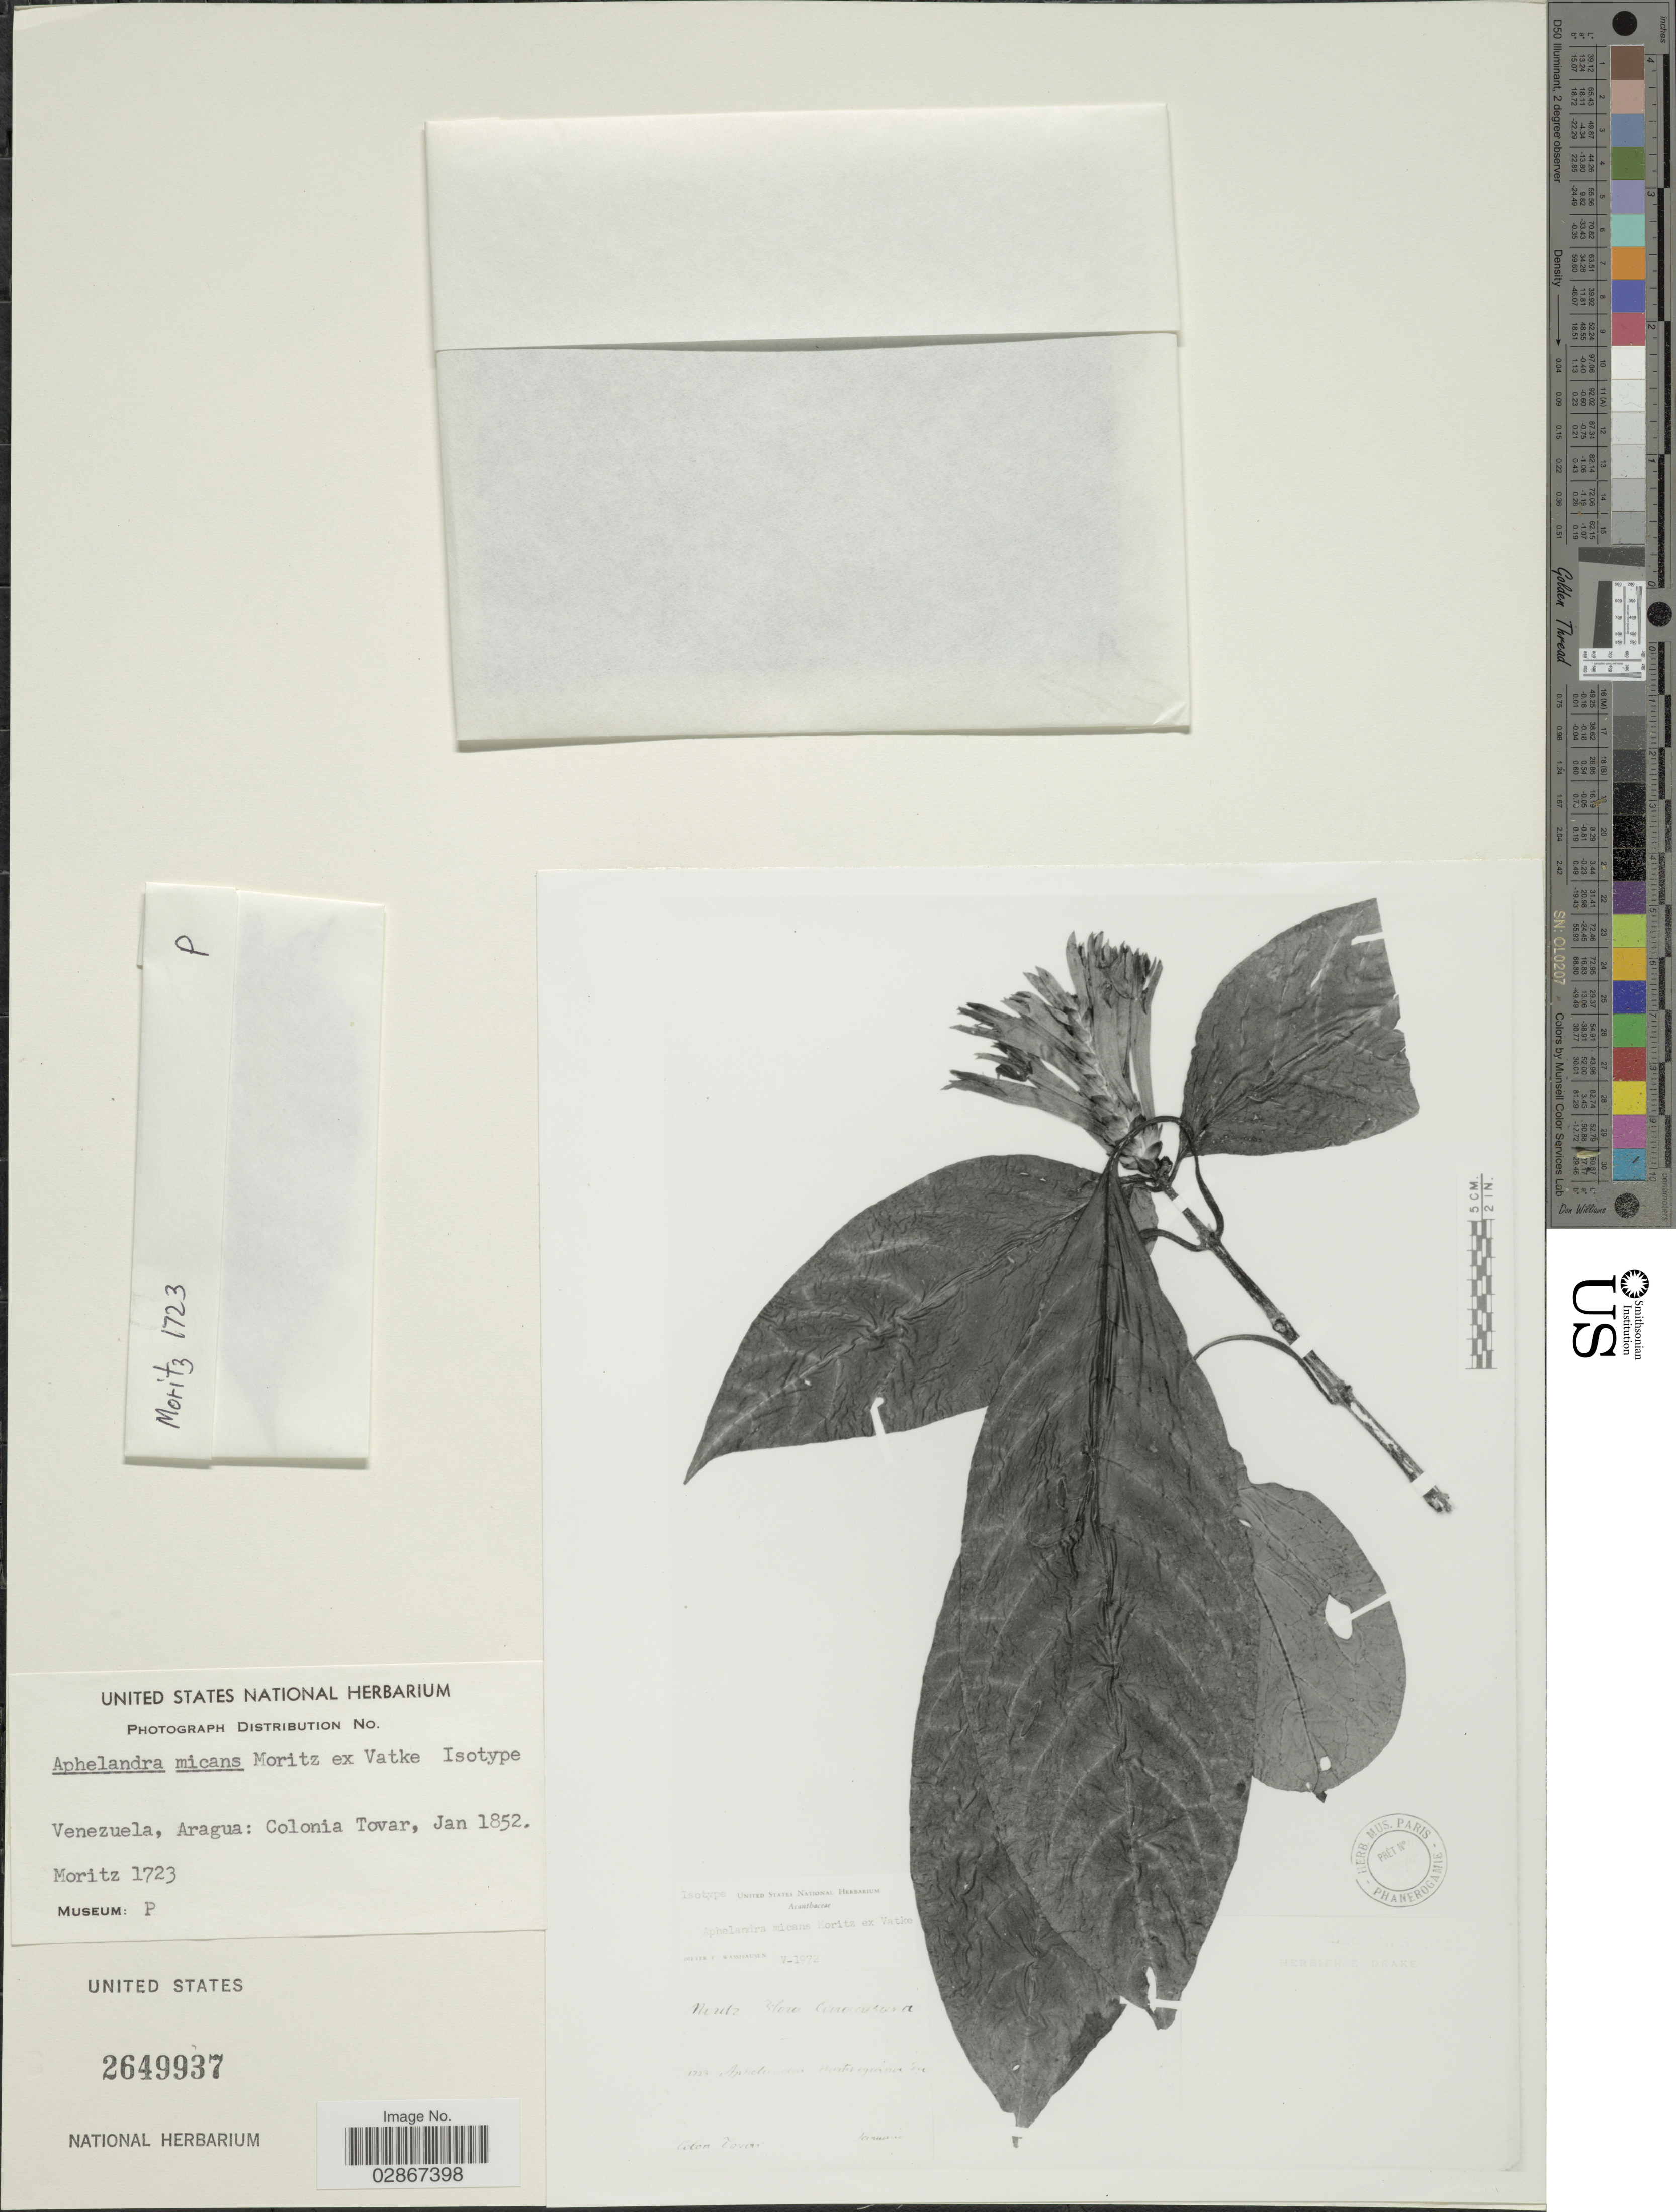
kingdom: Plantae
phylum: Tracheophyta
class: Magnoliopsida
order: Lamiales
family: Acanthaceae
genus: Aphelandra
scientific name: Aphelandra micans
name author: Moritz ex Vatke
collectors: Moritz, --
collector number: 1723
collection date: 1852-01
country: Venezuela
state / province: Aragua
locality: Colonia Tovar.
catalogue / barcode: US 2649937